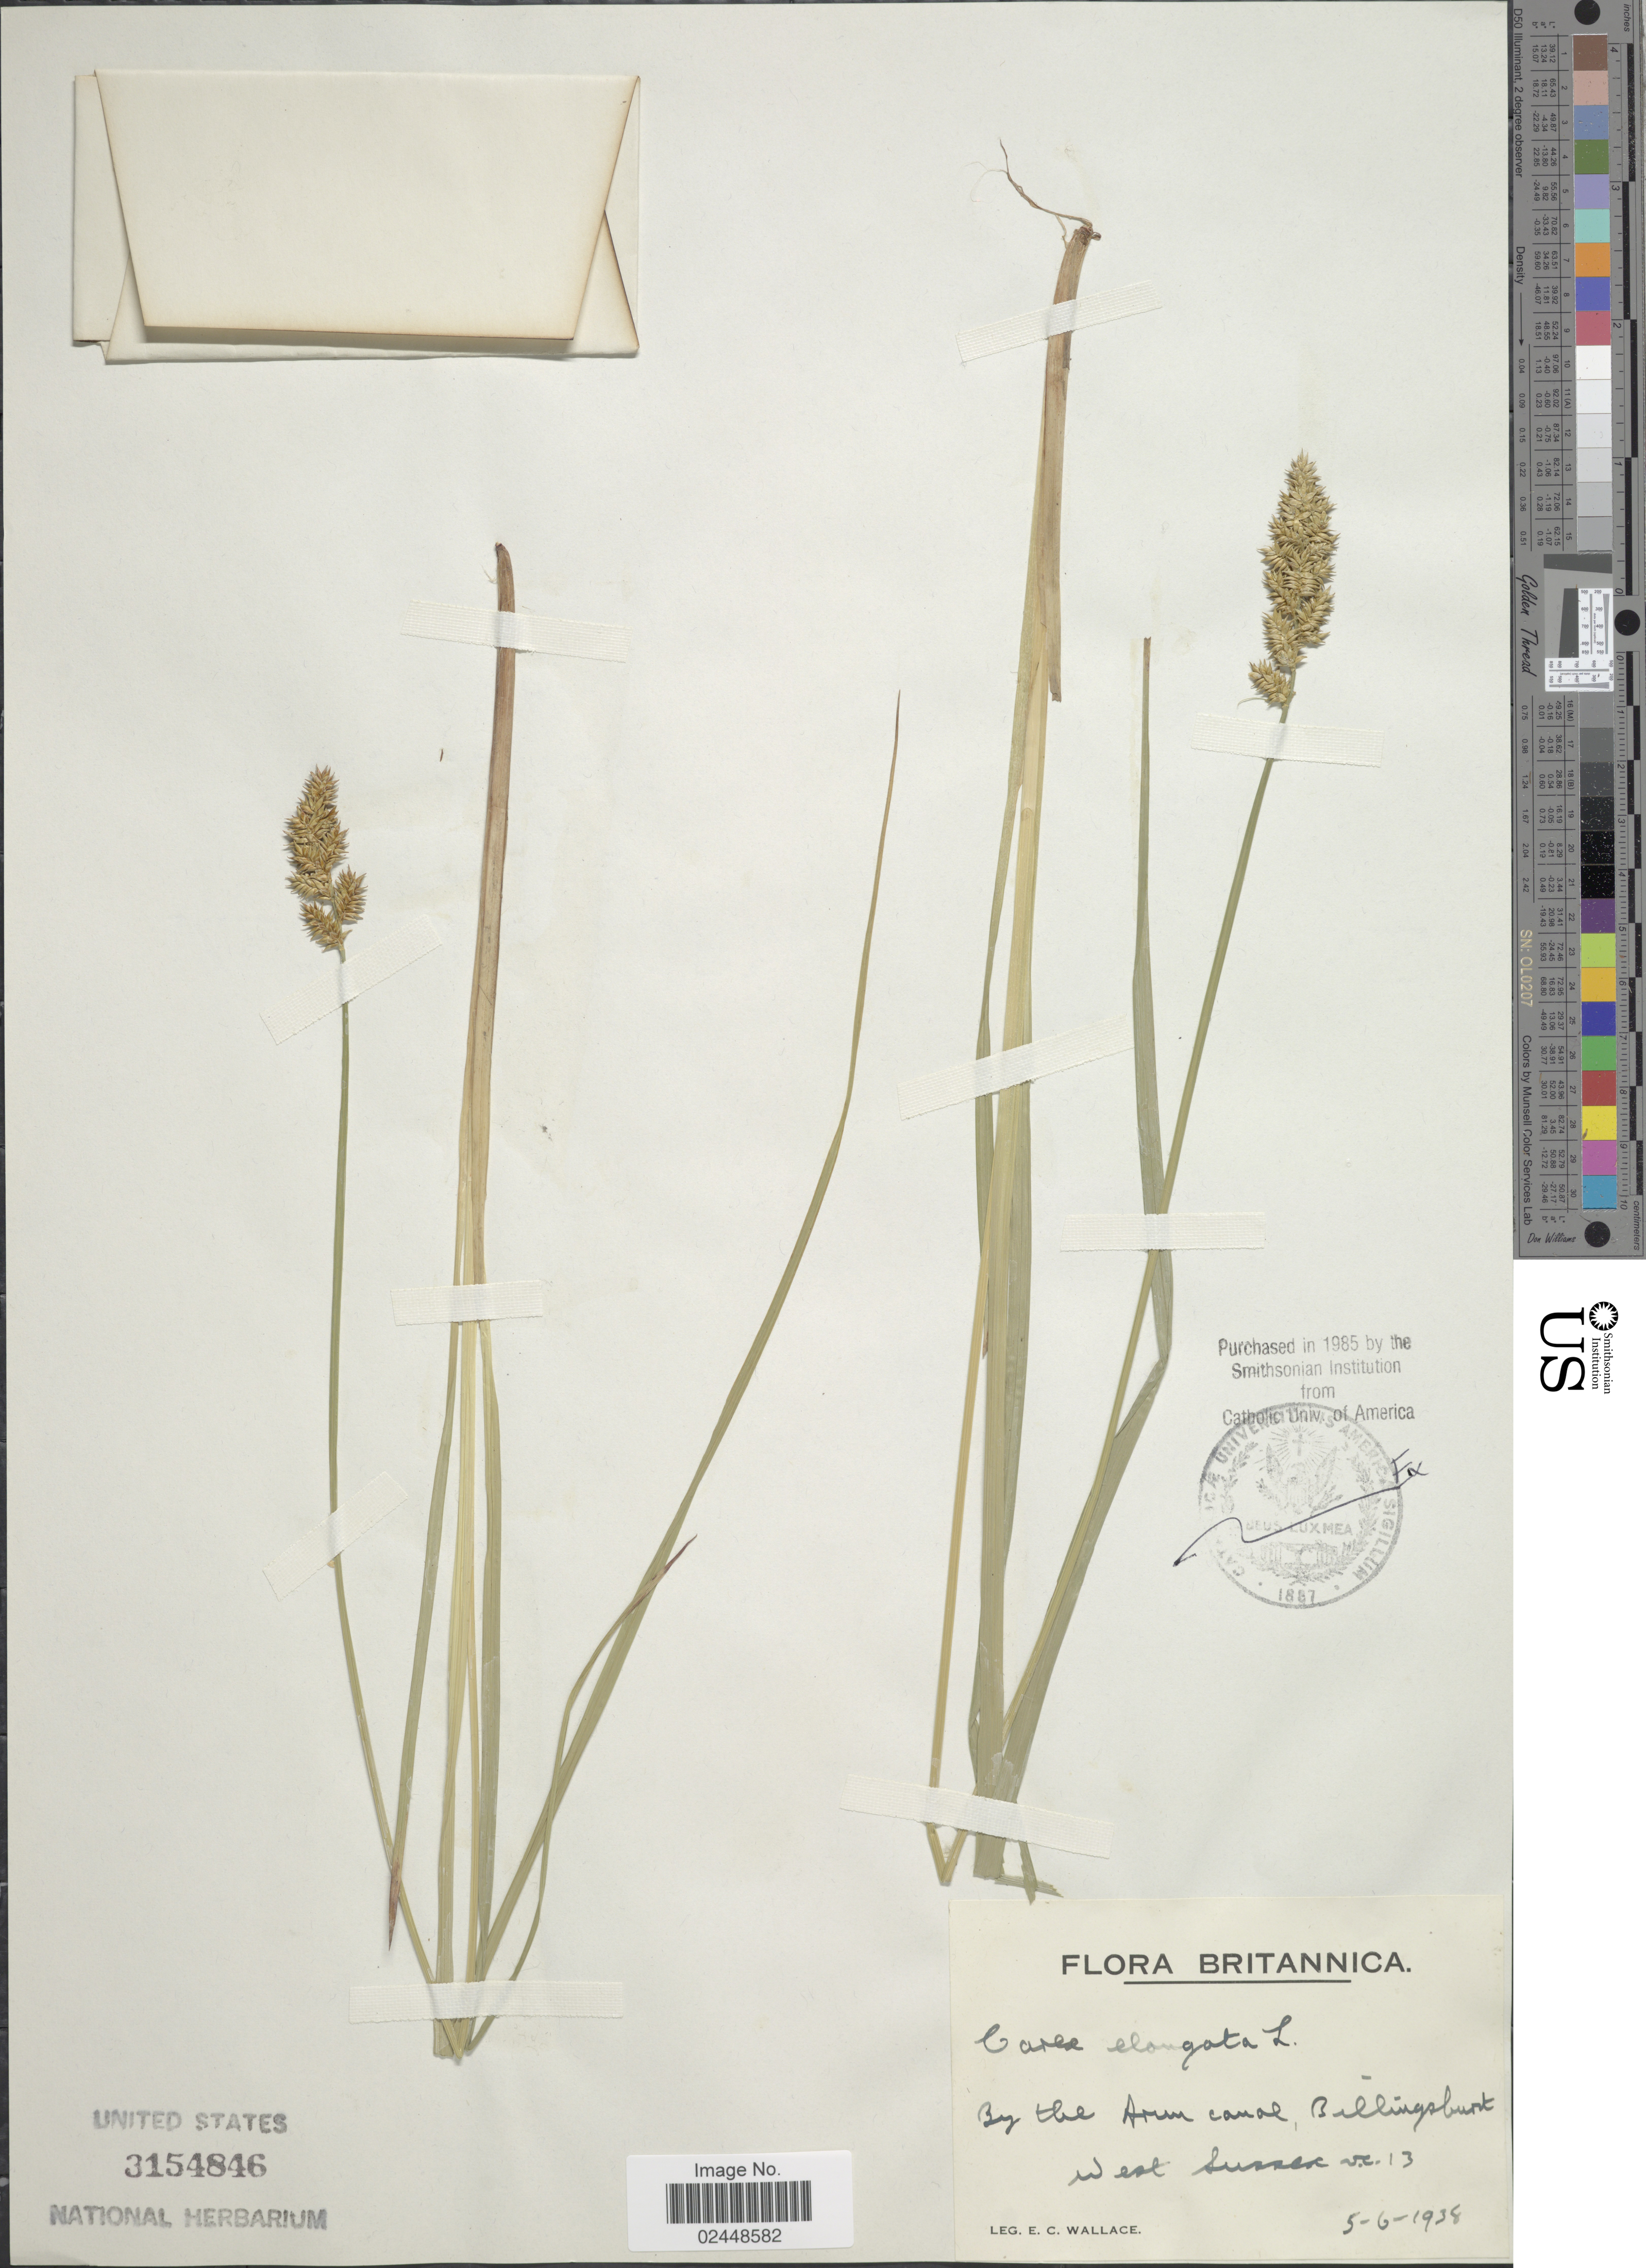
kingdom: Plantae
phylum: Tracheophyta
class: Liliopsida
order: Poales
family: Cyperaceae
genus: Carex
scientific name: Carex elongata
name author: L.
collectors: E. C. Wallace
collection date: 1938-06-05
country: United Kingdom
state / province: England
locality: Britannica. By the Arun canal, Billingshurst, West Sussex, v.c. 13.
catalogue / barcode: US 3154846